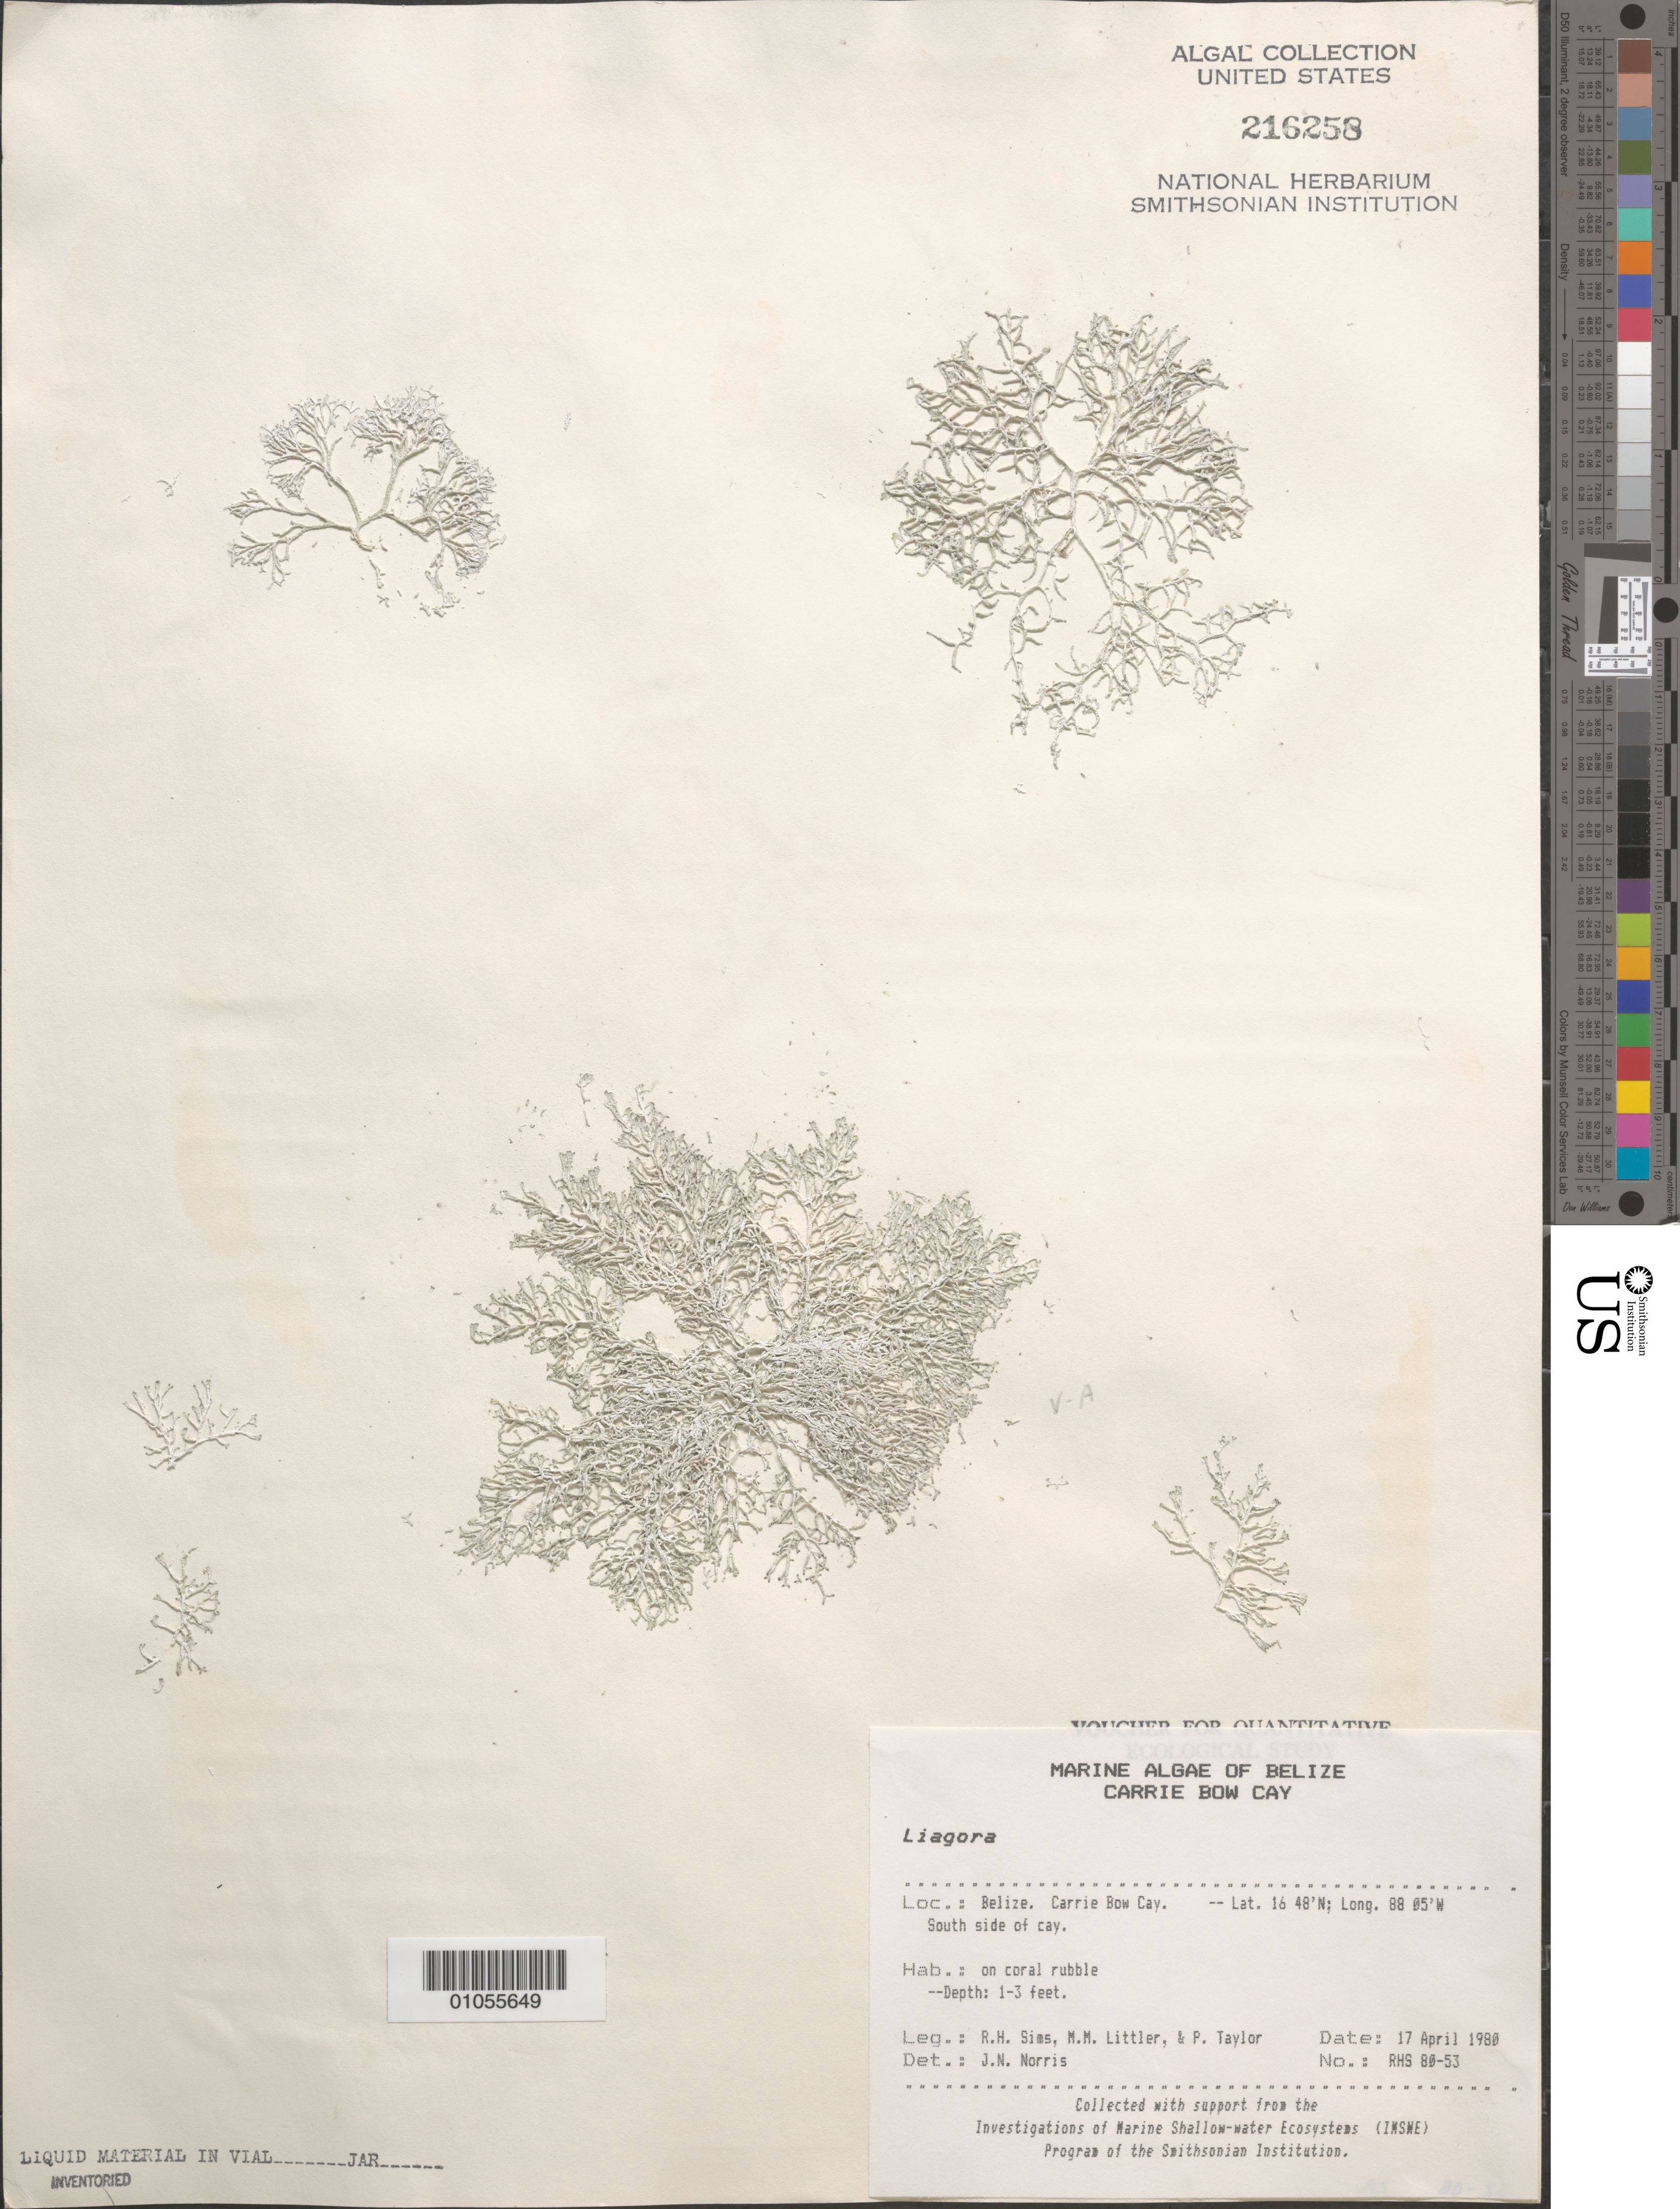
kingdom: Plantae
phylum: Rhodophyta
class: Florideophyceae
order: Nemaliales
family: Liagoraceae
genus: Liagora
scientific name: Liagora sp.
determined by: Norris, James N.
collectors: R. H. Sims, M. M. Littler & P. R. Taylor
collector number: RHS 80-53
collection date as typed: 17 Apr 1980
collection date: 1980-04-17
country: Belize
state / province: Stann Creek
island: Carrie Bow Cay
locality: South side of the cay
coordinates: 16 48'N, 88 05'W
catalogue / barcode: US 216258